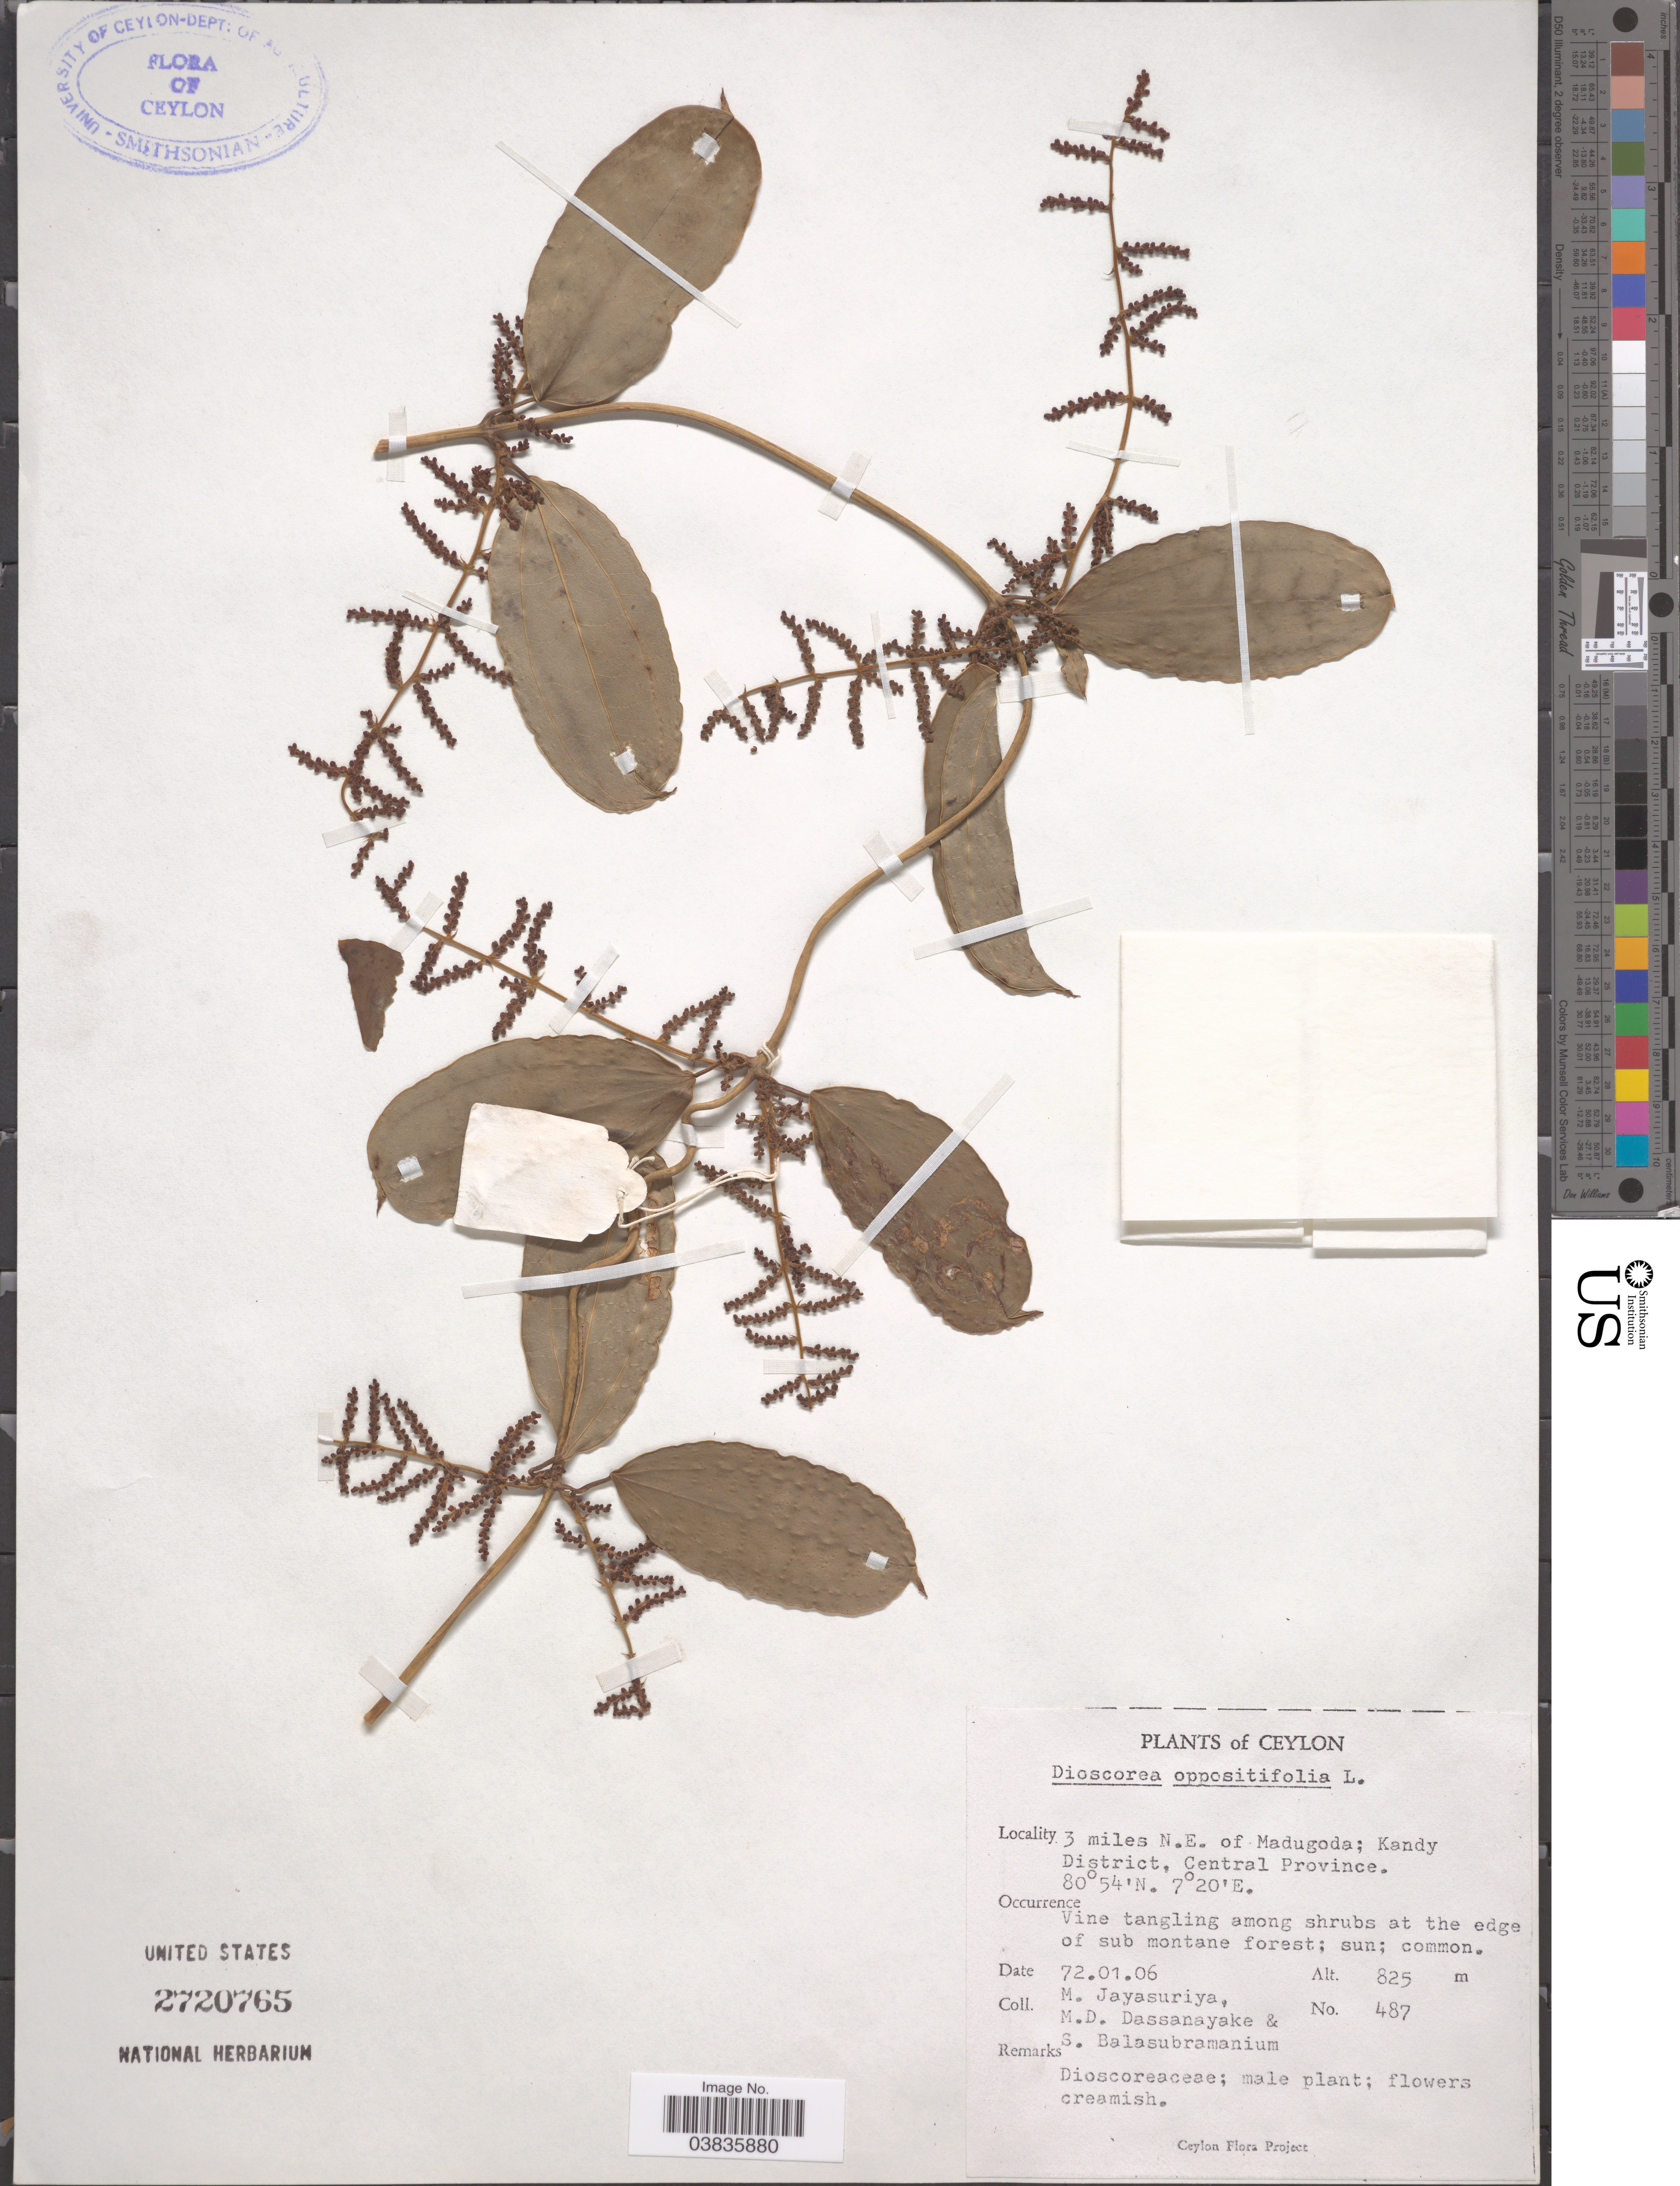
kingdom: Plantae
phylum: Tracheophyta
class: Liliopsida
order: Dioscoreales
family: Dioscoreaceae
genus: Dioscorea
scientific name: Dioscorea oppositifolia var. oppositifolia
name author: L.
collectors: M. Jayasuriya, M. D. Dassanayake & S. Balasubramanium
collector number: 487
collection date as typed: Transcribed d/m/y: 6/1/72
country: Sri Lanka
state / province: Central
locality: Ceylon. 3 miles N.E. of Madugoda; Kandy District, Central Province.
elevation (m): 825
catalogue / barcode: US 2720765